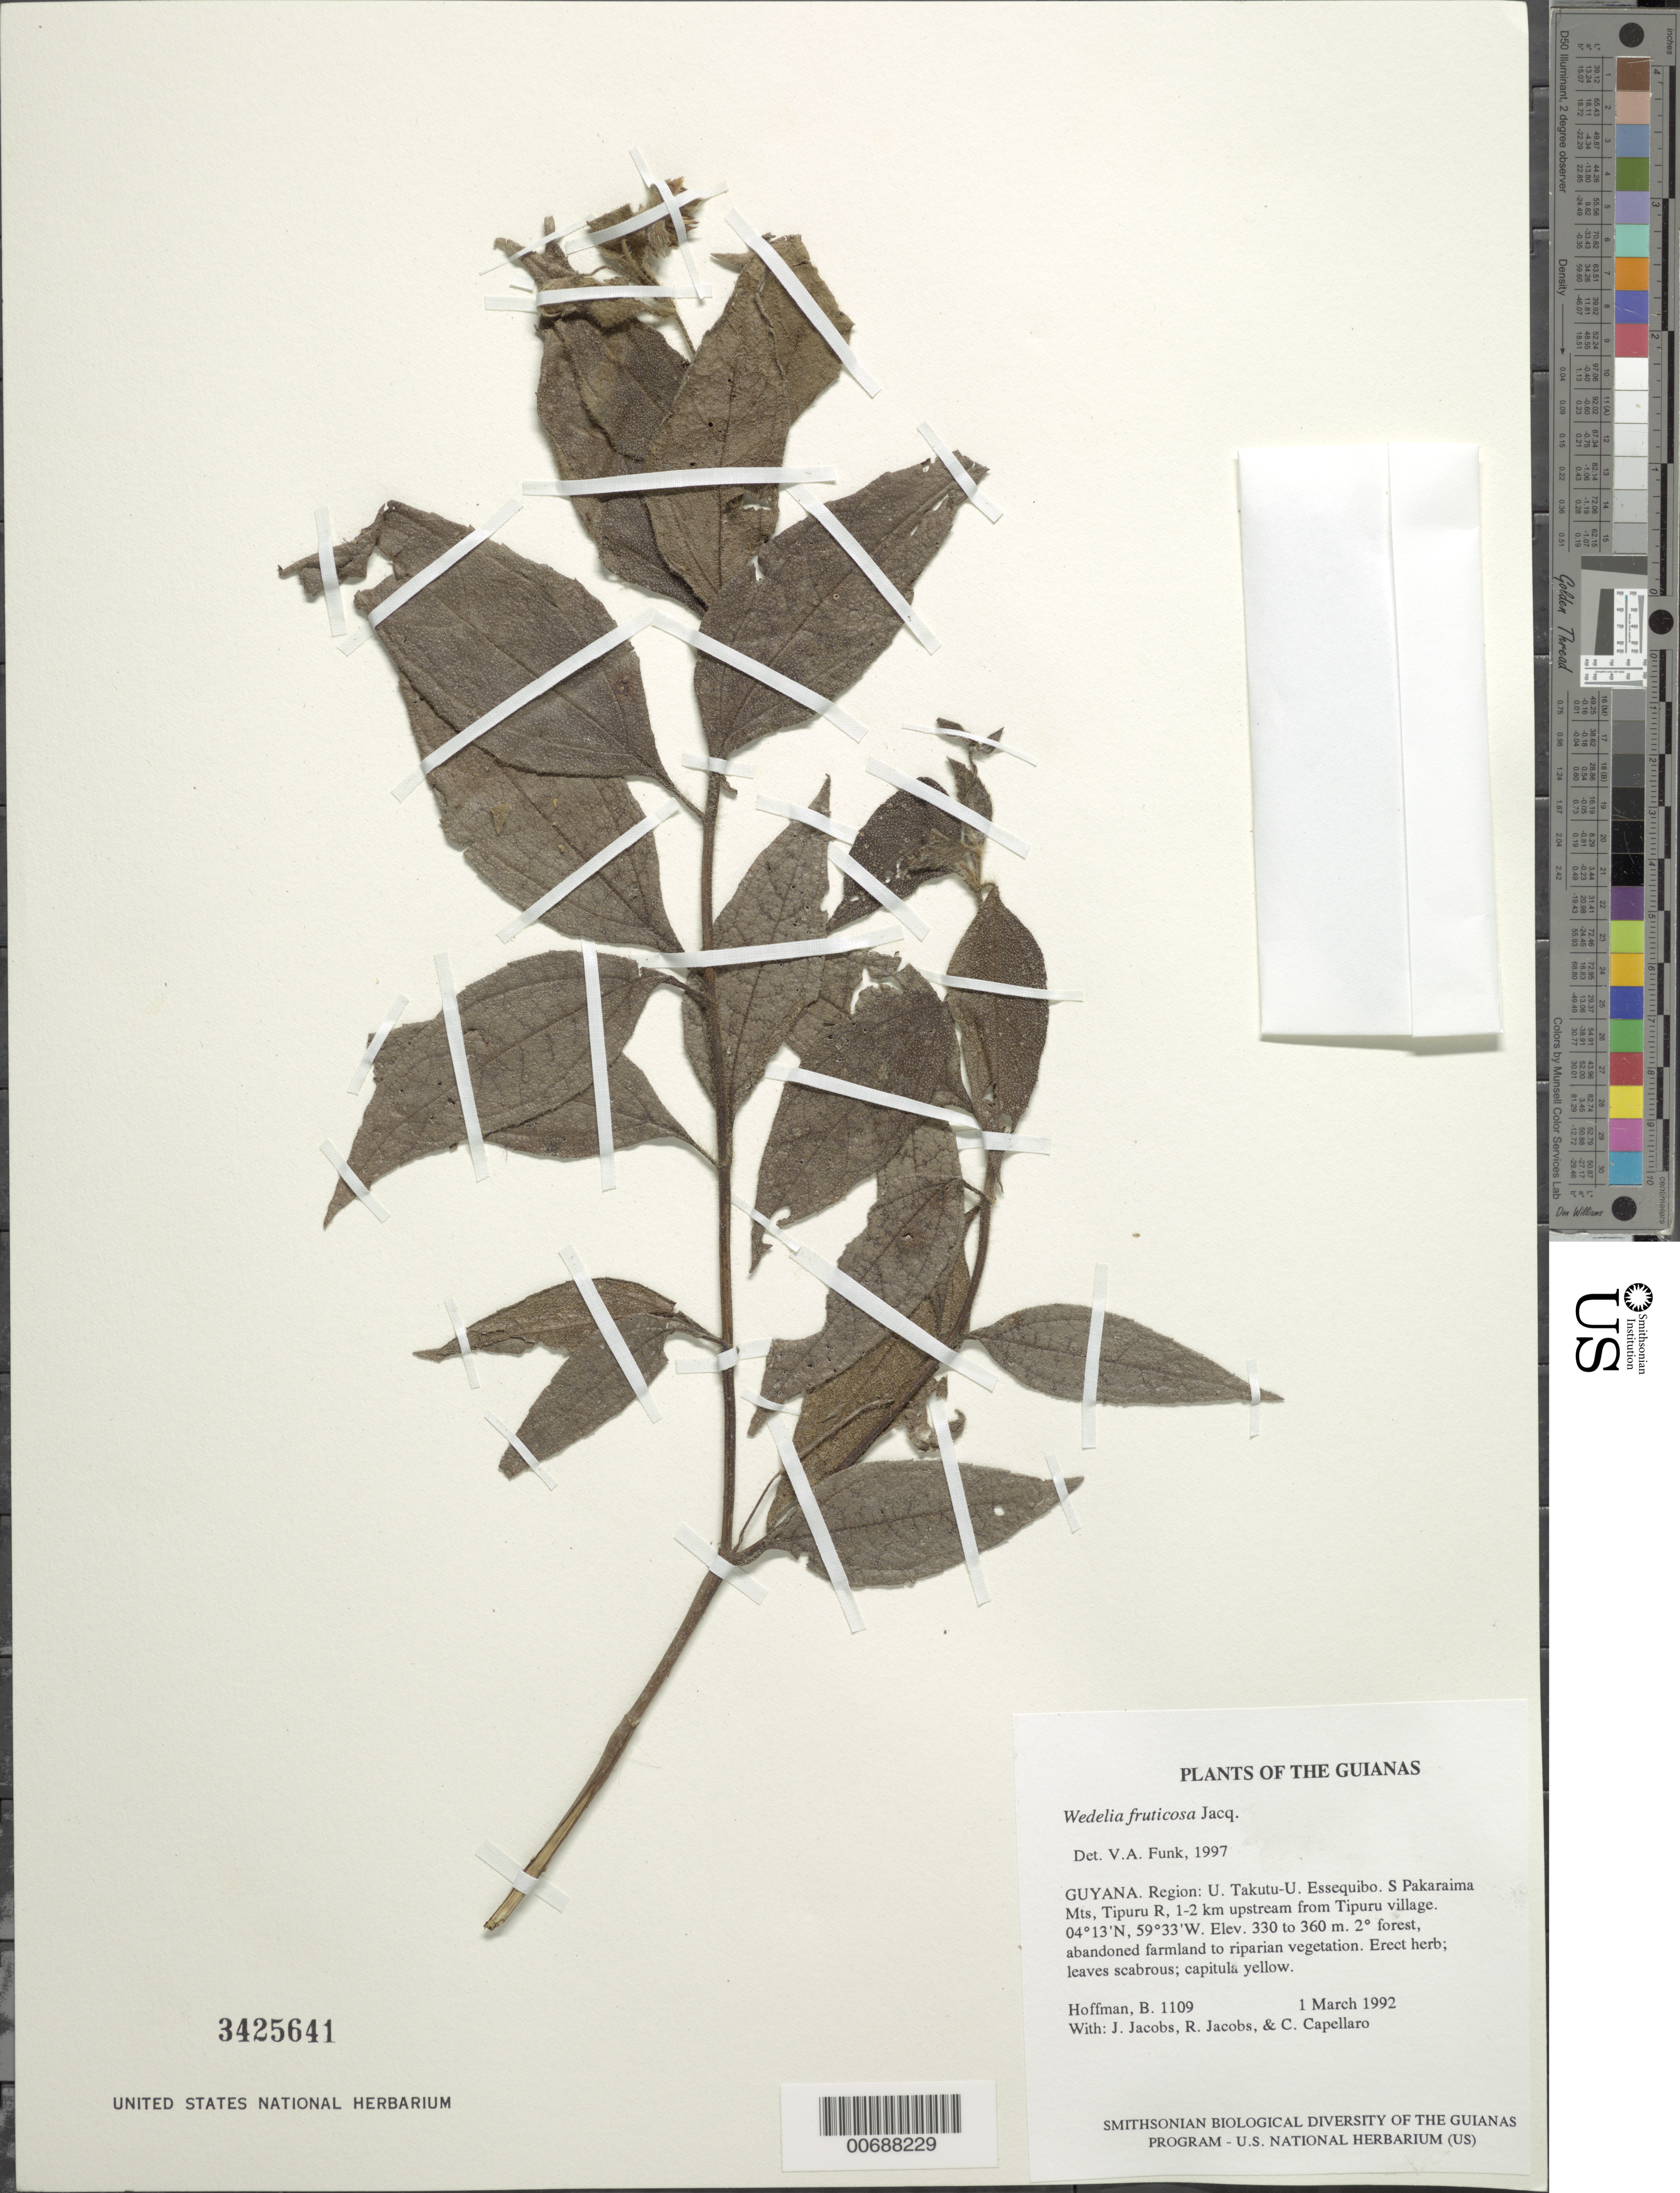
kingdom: Plantae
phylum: Tracheophyta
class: Magnoliopsida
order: Asterales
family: Asteraceae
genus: Wedelia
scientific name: Wedelia fruticosa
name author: Jacq.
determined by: Funk, Vicki A., (BOT), Smithsonian Institution - National Museum of Natural History (UNITED STATES)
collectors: B. Hoffman, J. Jacobs, R. Jacobs & C. Capellaro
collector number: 1109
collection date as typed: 1 March 1992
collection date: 1992-03-01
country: Guyana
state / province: U. Takutu-U. Essequibo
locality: S Pakaraima Mts, Tipuru R., 1-2 km upstream from Tipuru Village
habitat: Secondary forest, abandoned farmland to riparian vegetation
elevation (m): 330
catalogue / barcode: US 3425641